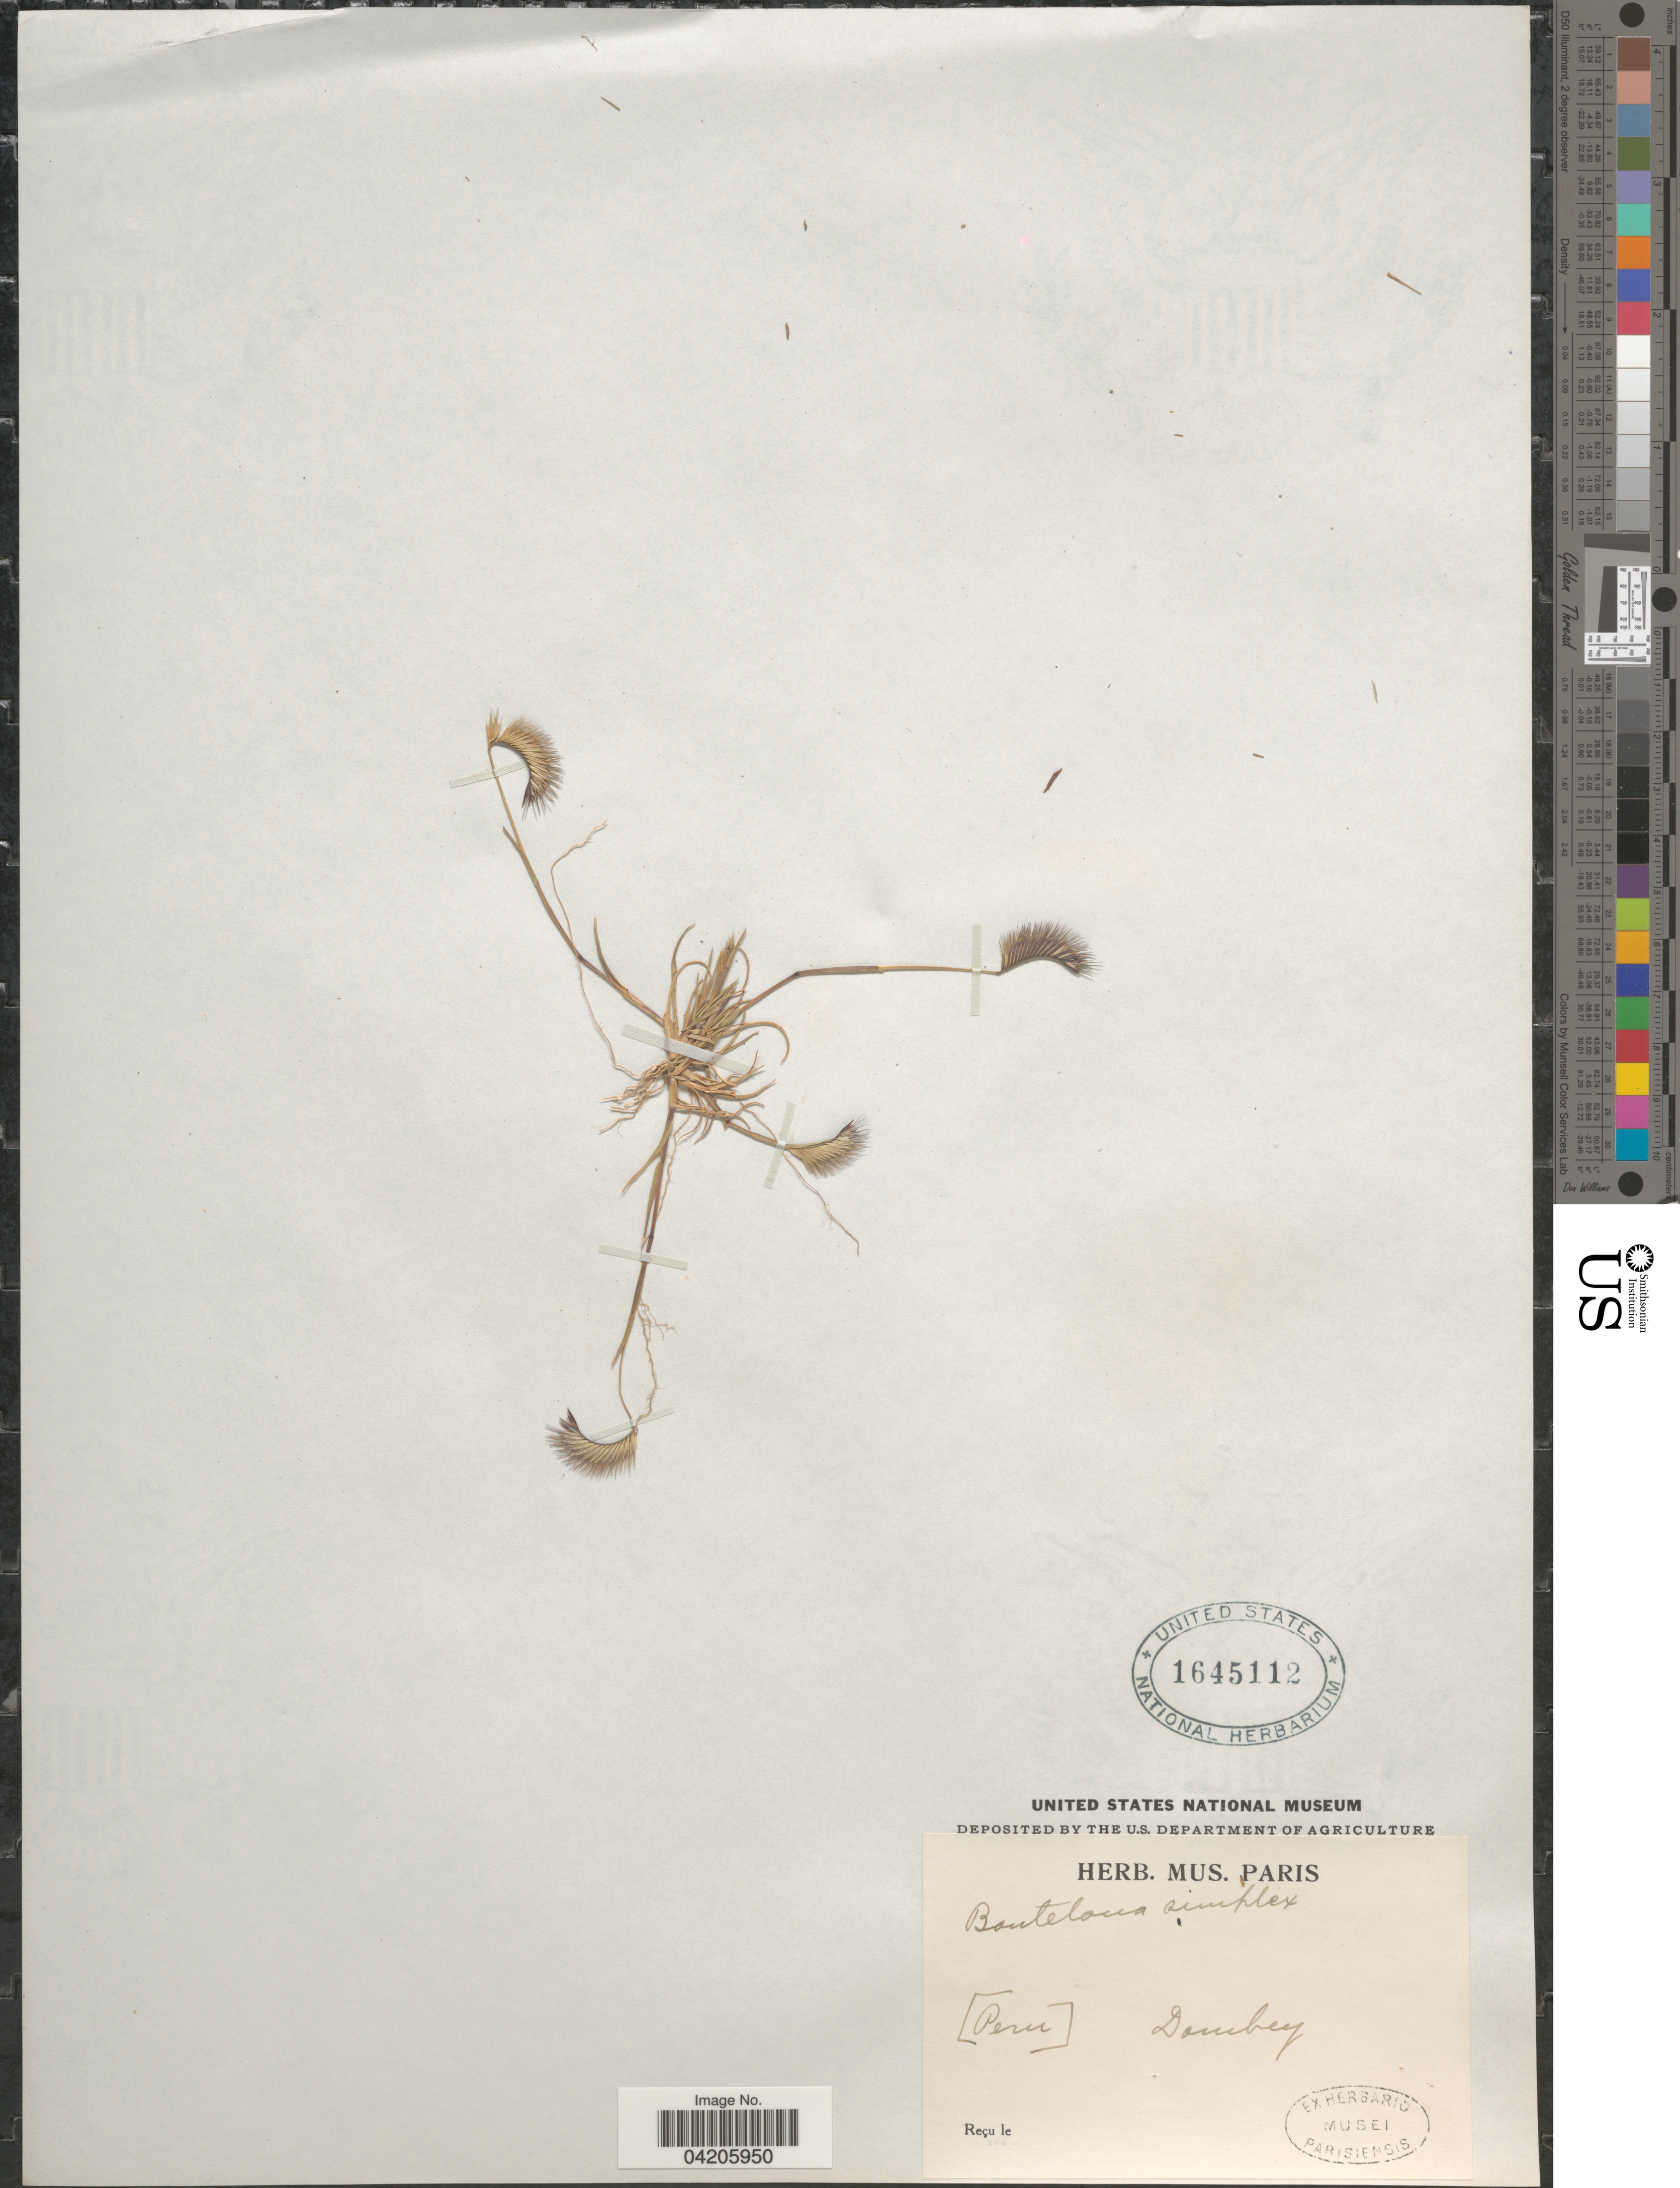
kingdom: Plantae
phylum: Tracheophyta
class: Liliopsida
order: Poales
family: Poaceae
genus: Bouteloua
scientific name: Bouteloua simplex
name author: Lag.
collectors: Dombey, --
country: Peru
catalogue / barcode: US 1645112